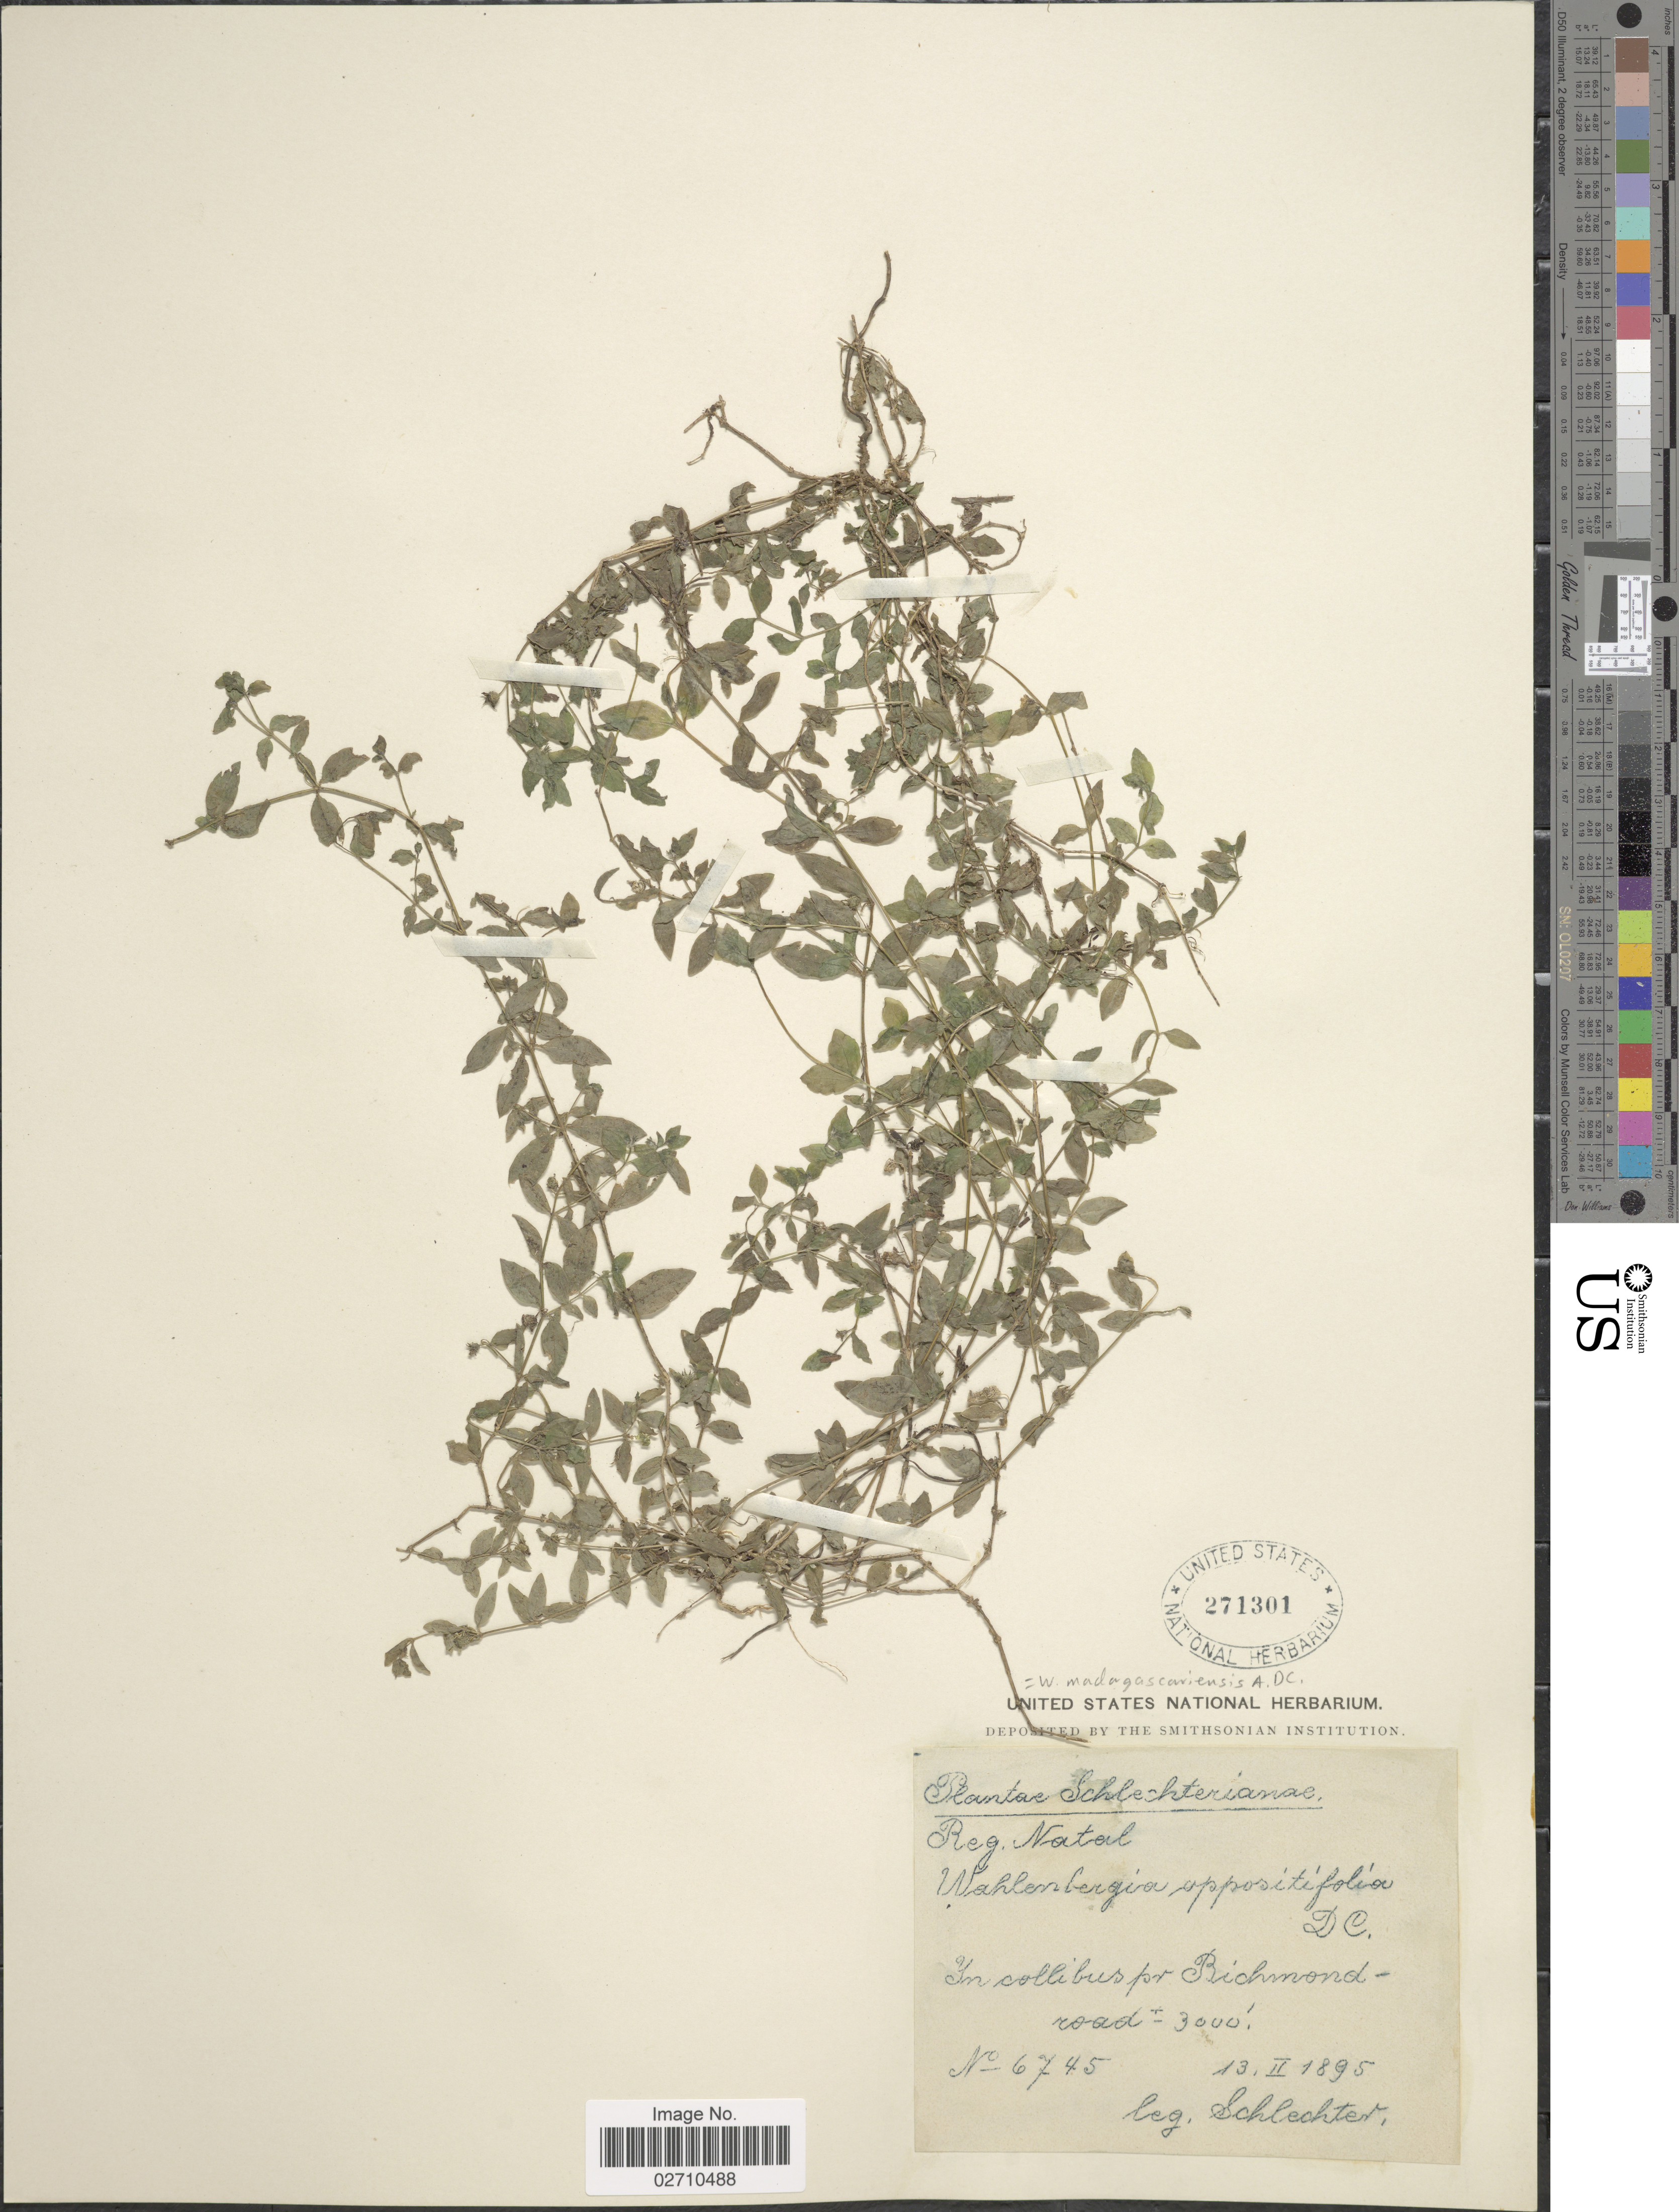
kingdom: Plantae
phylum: Tracheophyta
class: Magnoliopsida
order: Asterales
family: Campanulaceae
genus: Wahlenbergia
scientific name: Wahlenbergia madagascariensis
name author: A. DC.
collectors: Schlechter, --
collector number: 6745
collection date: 1895-02-13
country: South Africa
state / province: KwaZulu-Natal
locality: Reg. Natal. In collibus pr Richmond road.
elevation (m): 914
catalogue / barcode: US 271301